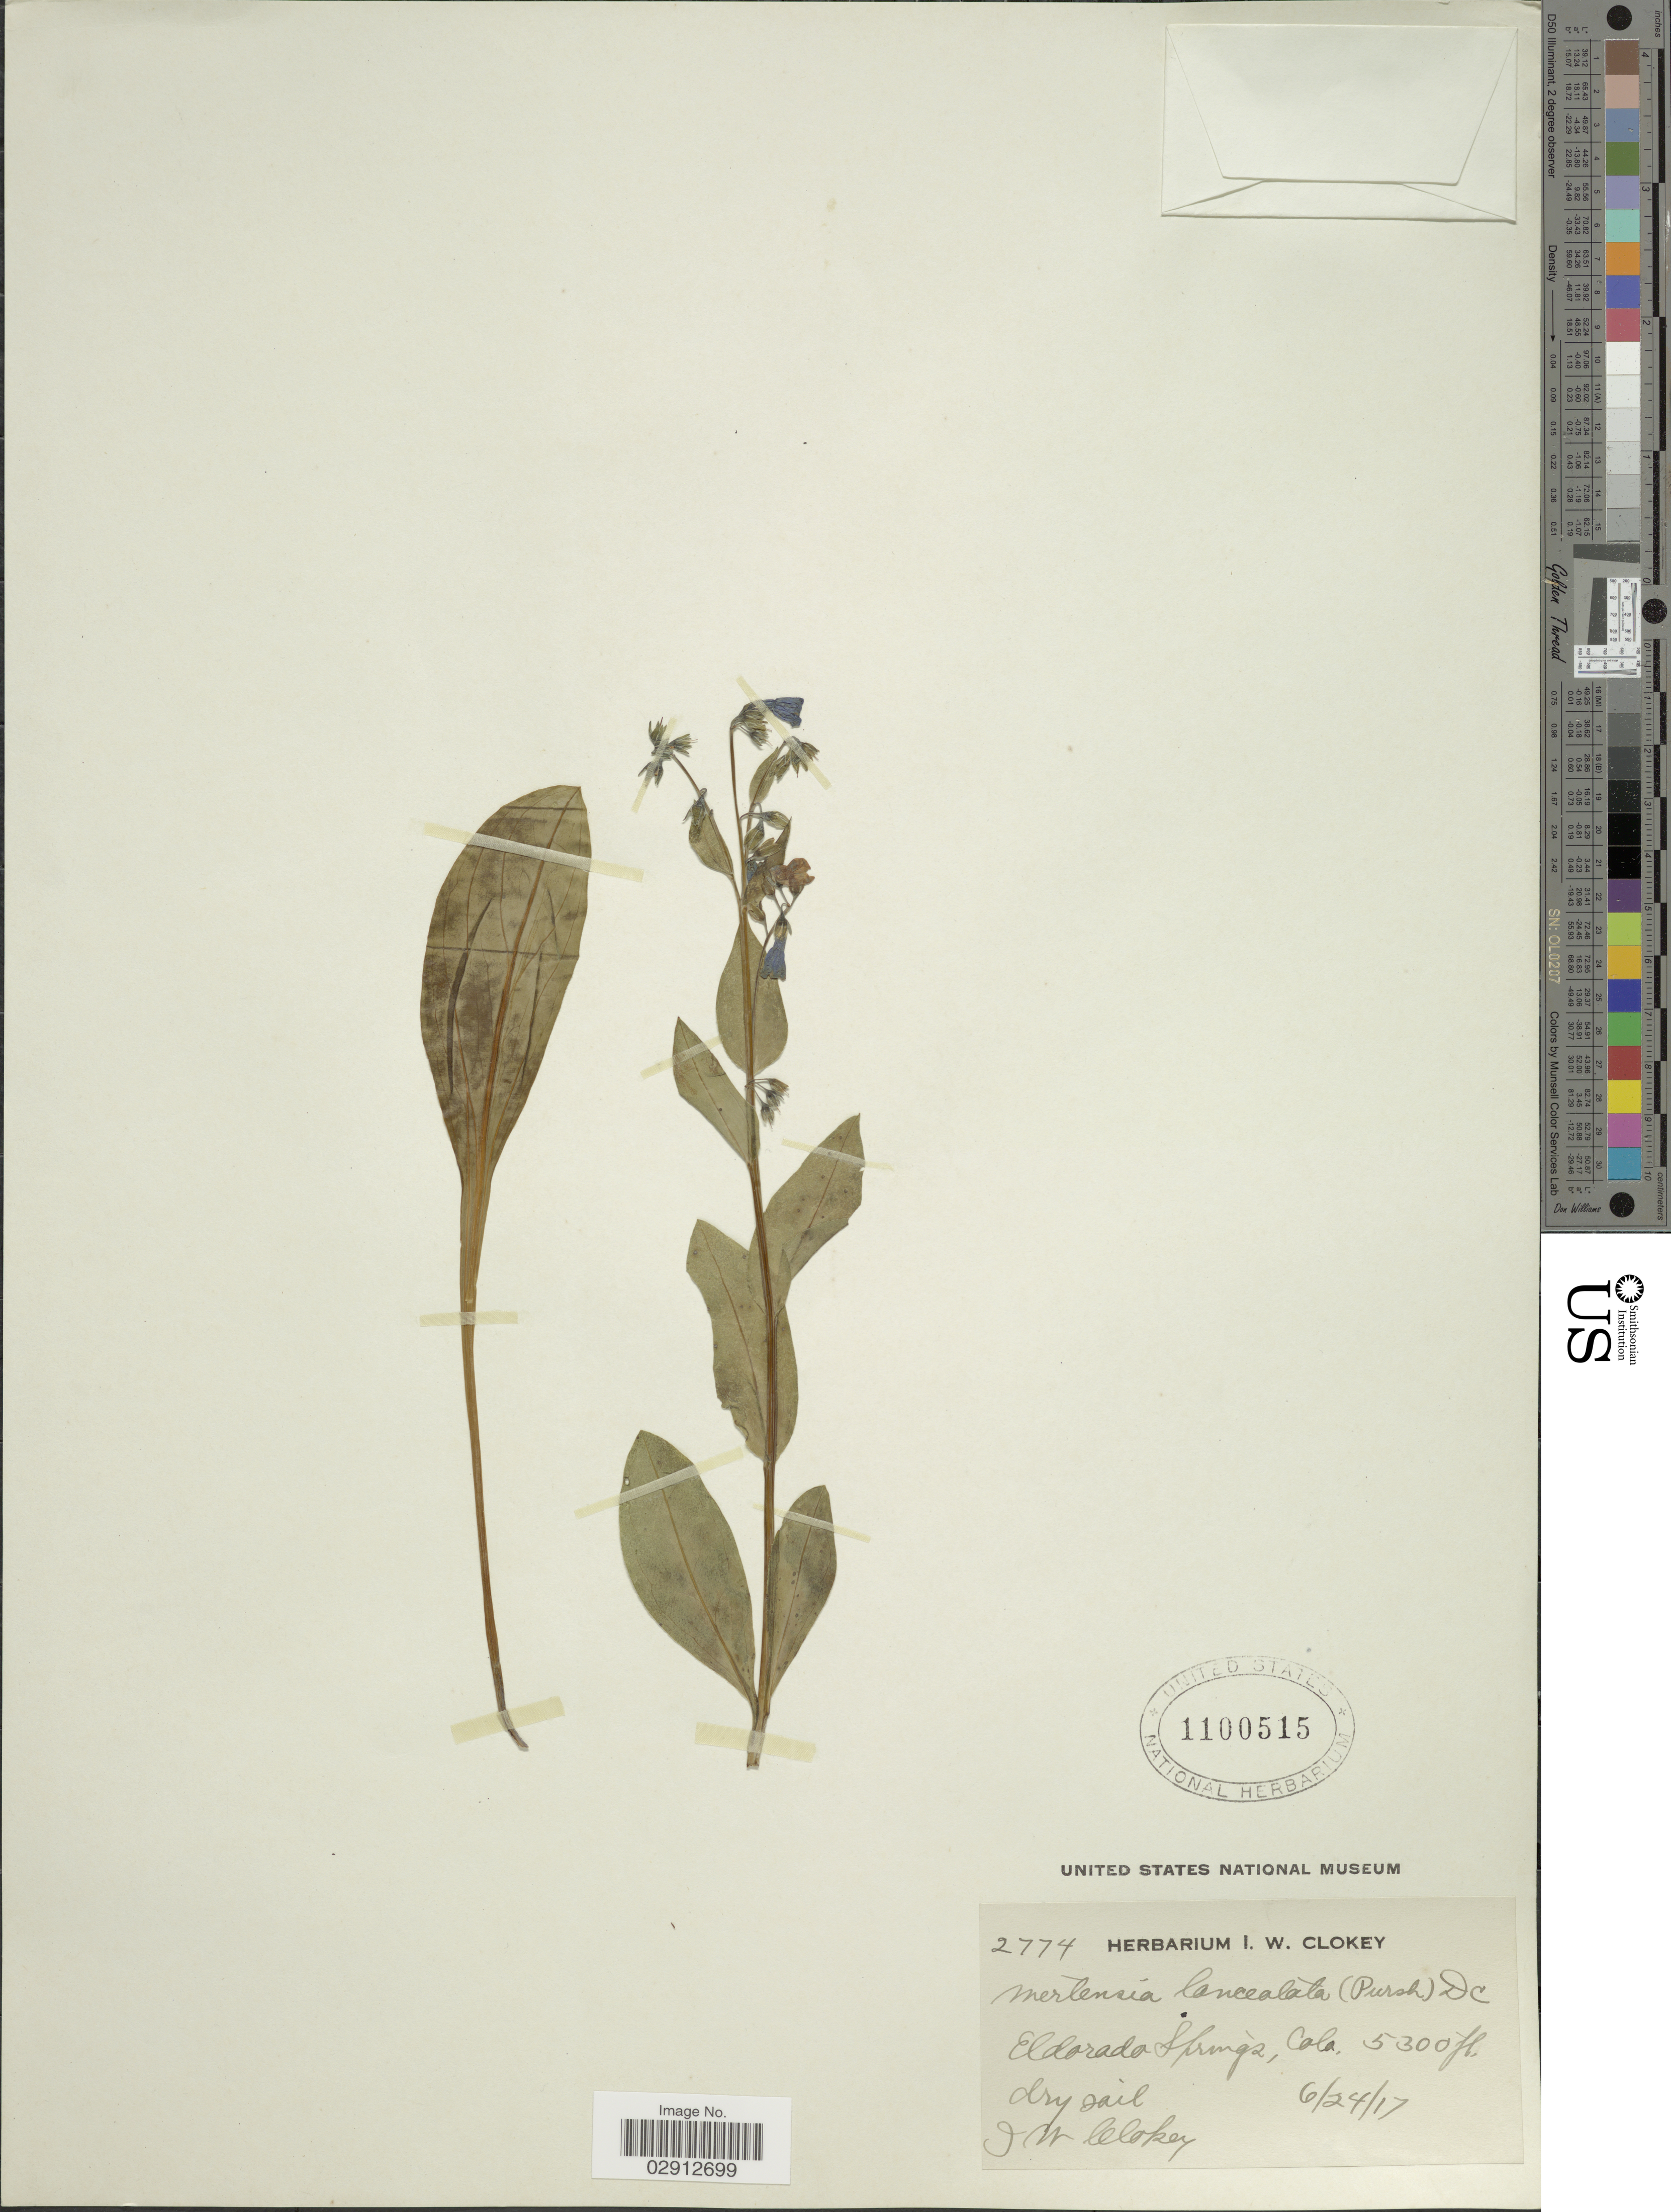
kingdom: Plantae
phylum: Tracheophyta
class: Magnoliopsida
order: Boraginales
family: Boraginaceae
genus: Mertensia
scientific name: Mertensia lanceolata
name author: (Pursh) DC. ex A. DC.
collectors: I. W. Clokey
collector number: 2774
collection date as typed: Transcribed d/m/y: 24/6/17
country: United States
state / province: Colorado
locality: Eldorado Springs, Colo.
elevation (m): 1615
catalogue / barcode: US 1100515